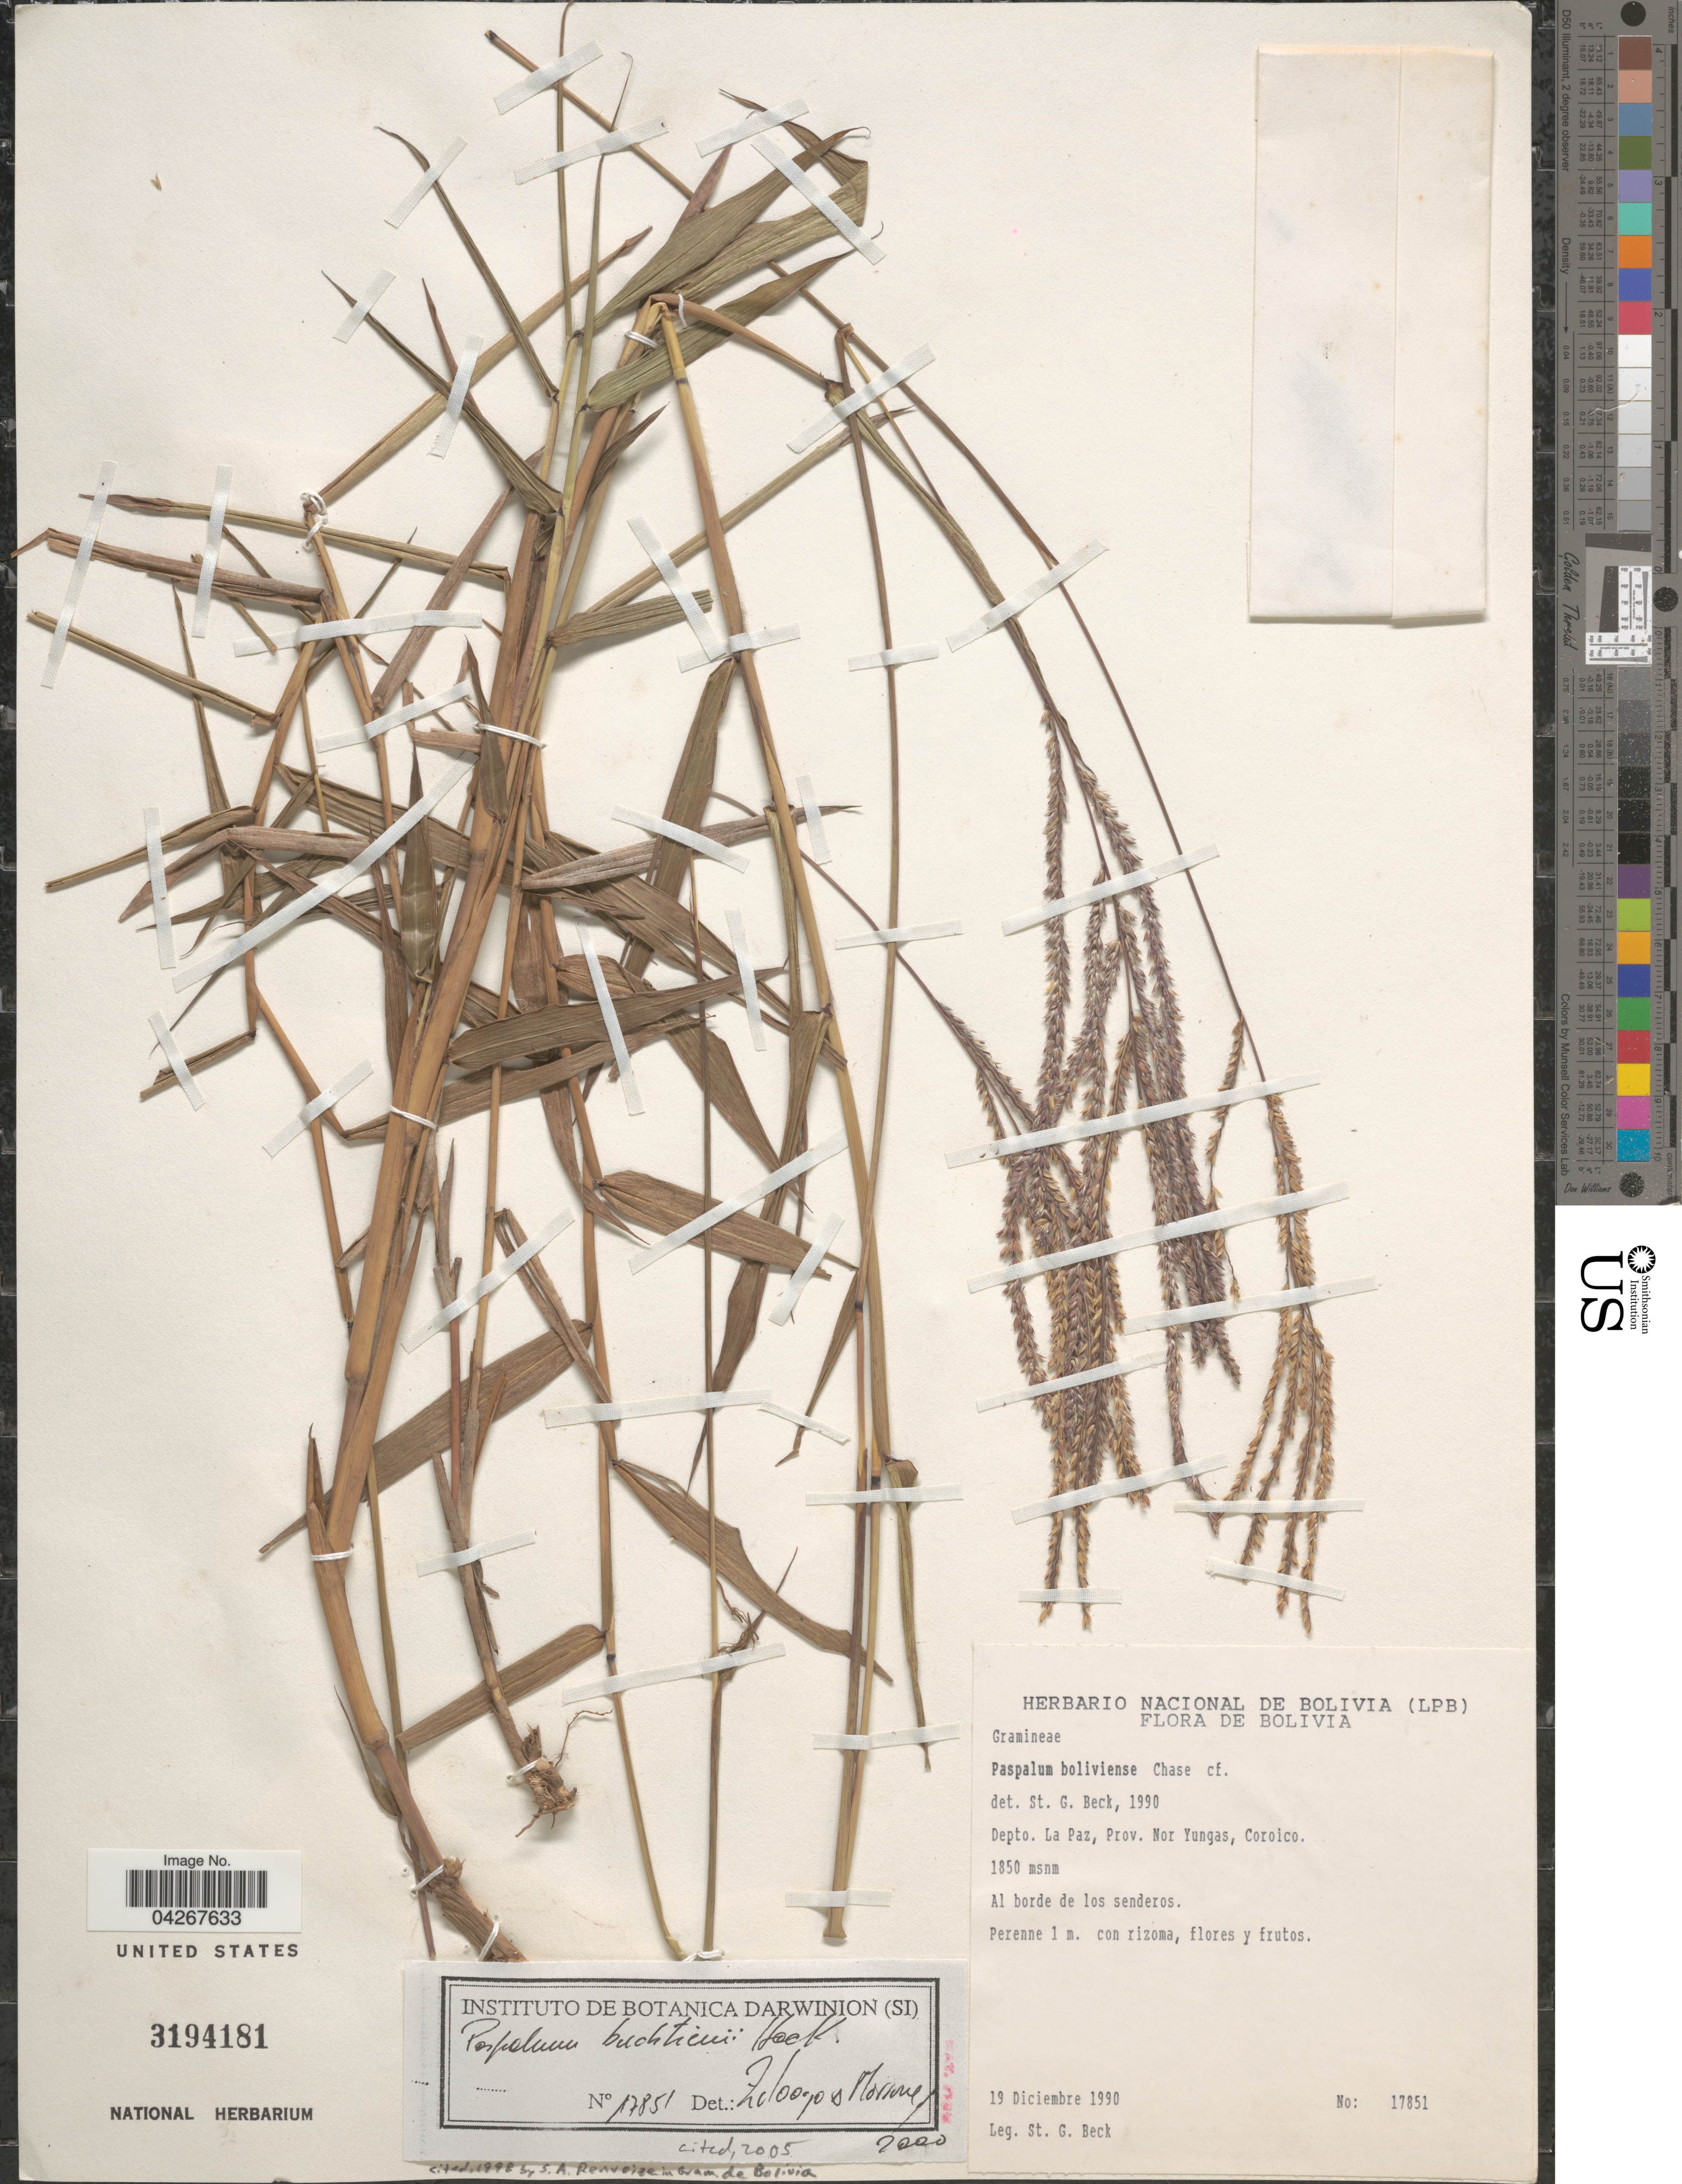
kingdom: Plantae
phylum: Tracheophyta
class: Liliopsida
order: Poales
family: Poaceae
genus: Paspalum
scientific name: Paspalum buchtienii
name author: Hack.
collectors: S. G. Beck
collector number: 17851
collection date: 1990-12-19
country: Bolivia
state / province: La Paz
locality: Depto. La Paz, Prov. Nor Yungas, Coroico. Al borde de los senderos.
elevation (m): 1850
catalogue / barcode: US 3194181